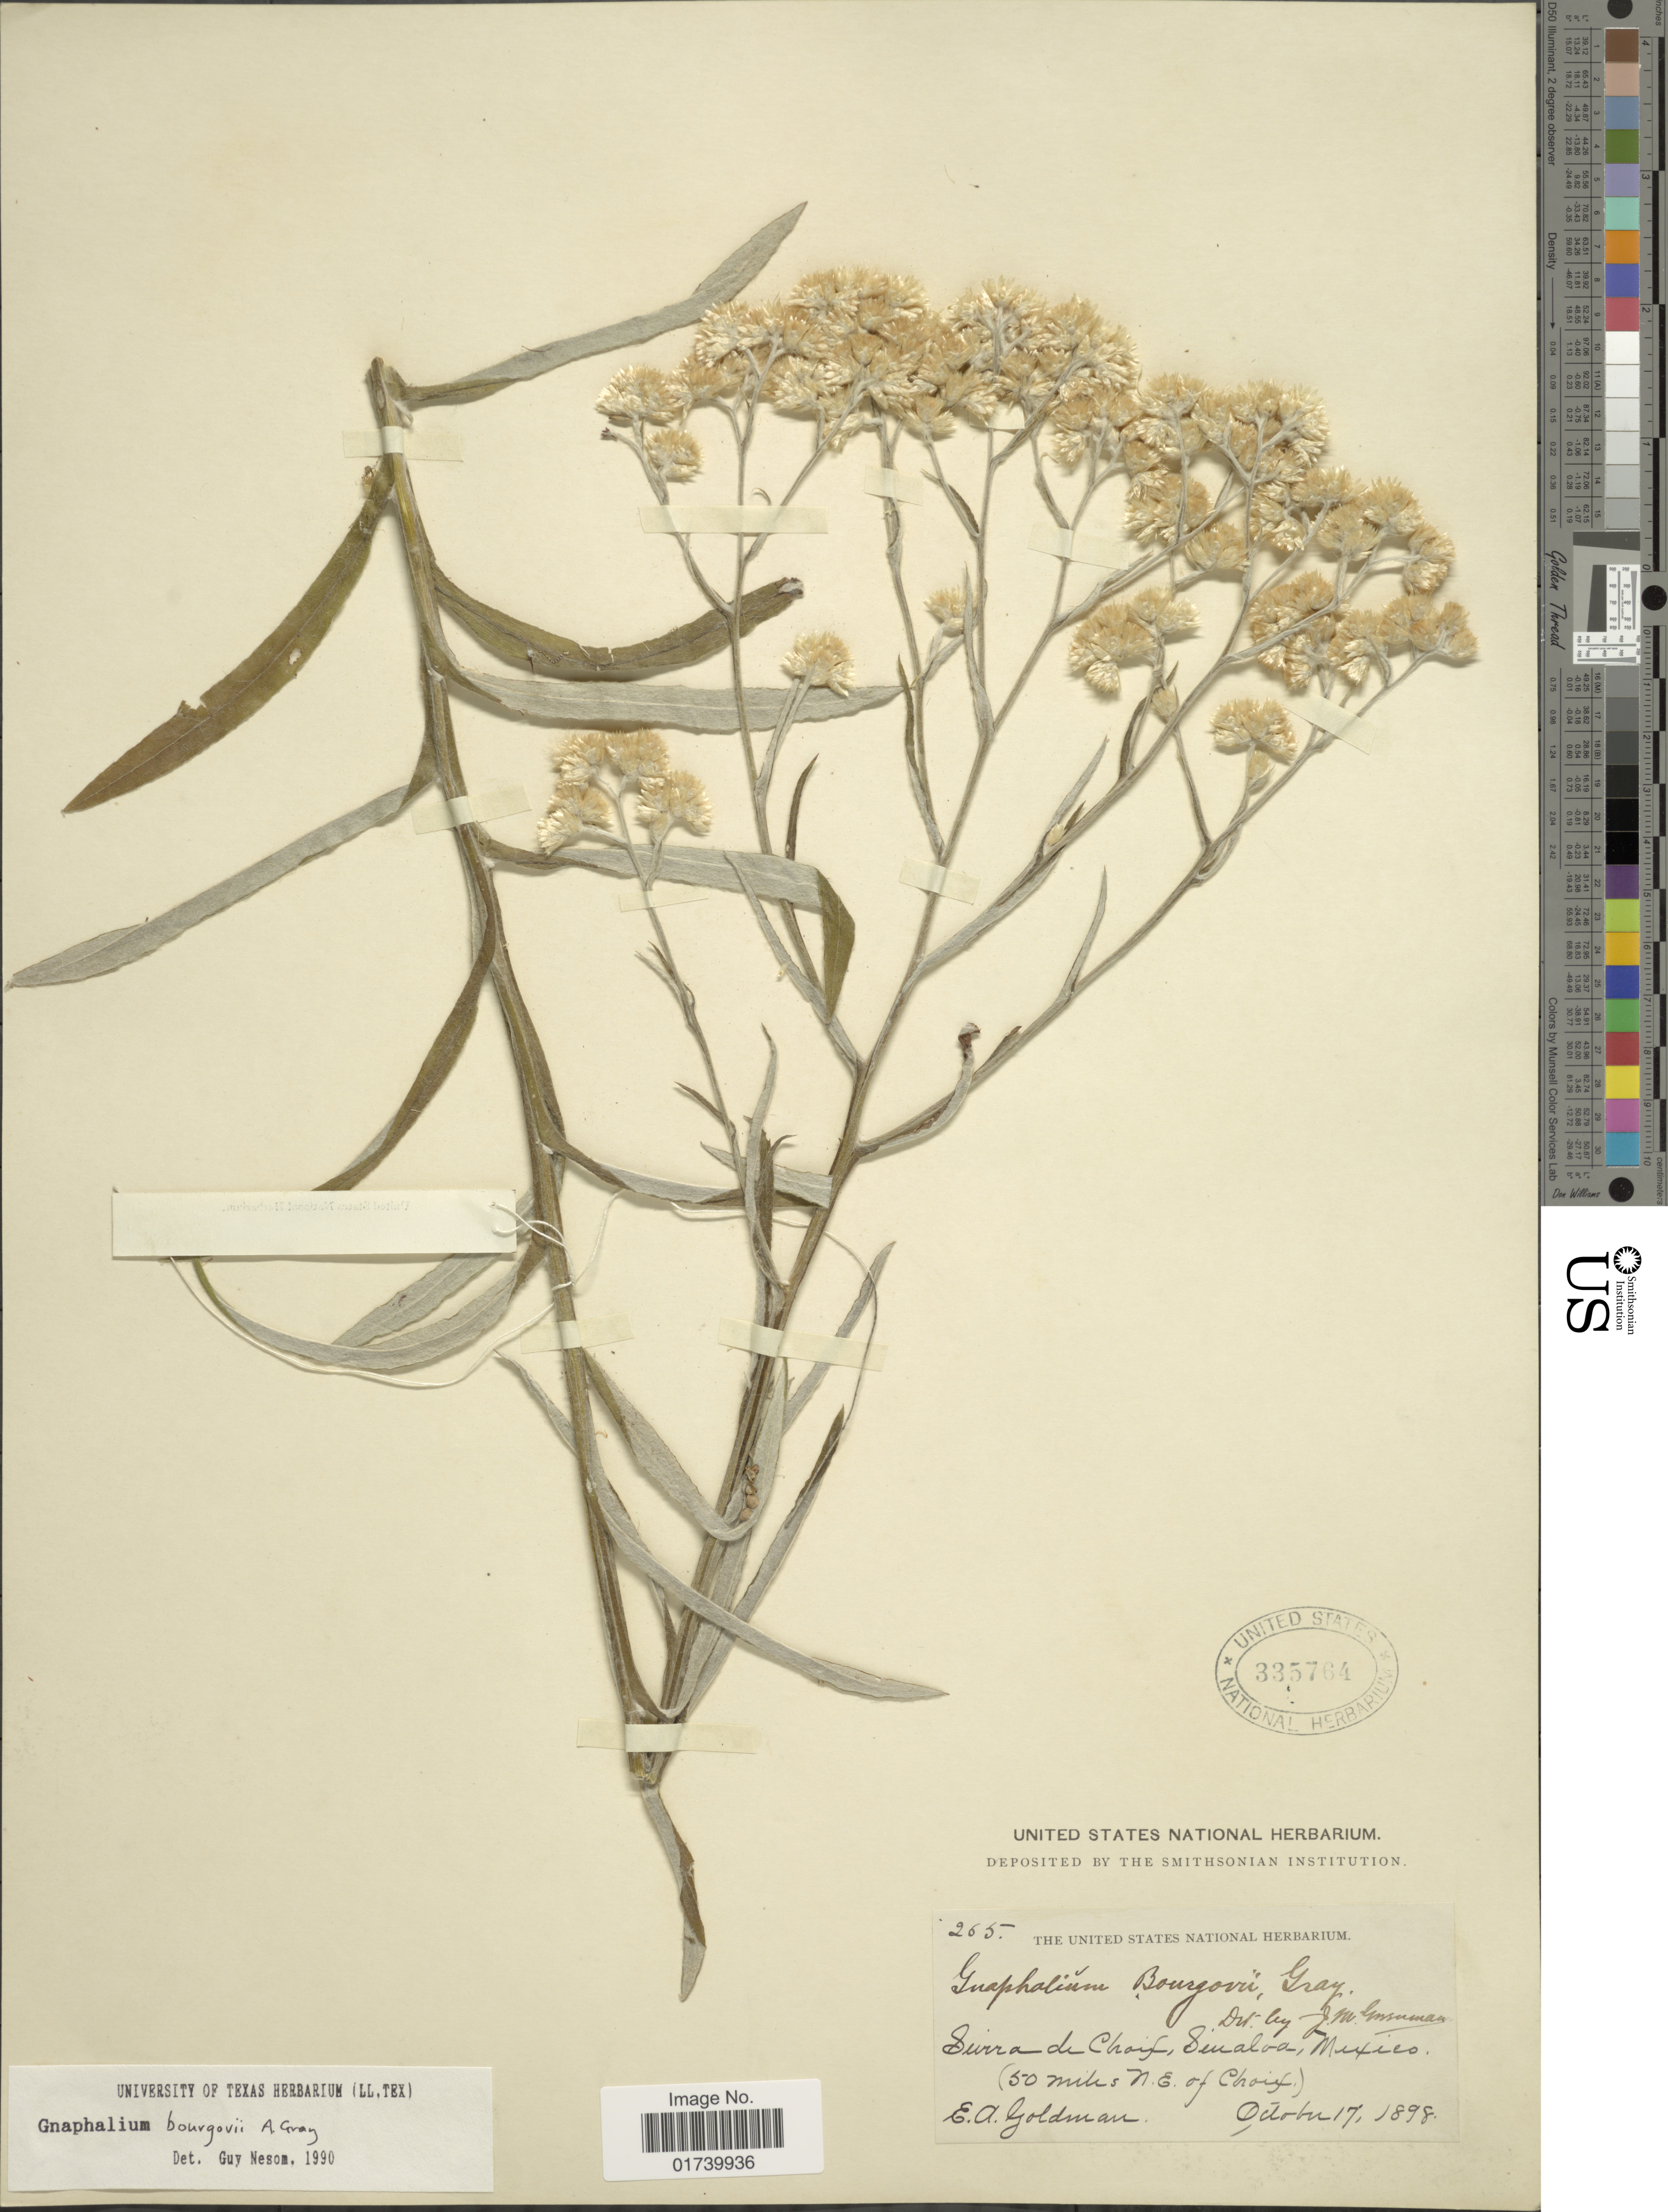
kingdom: Plantae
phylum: Tracheophyta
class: Magnoliopsida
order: Asterales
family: Asteraceae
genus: Pseudognaphalium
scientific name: Pseudognaphalium bourgovii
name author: (A. Gray) Anderb.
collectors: E. A. Goldman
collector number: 265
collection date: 1898-10-17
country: Mexico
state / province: Sinaloa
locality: Sierra de Choix, Sinaloa, Mexico. (50 miles N.E. of Choix.)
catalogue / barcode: US 335764